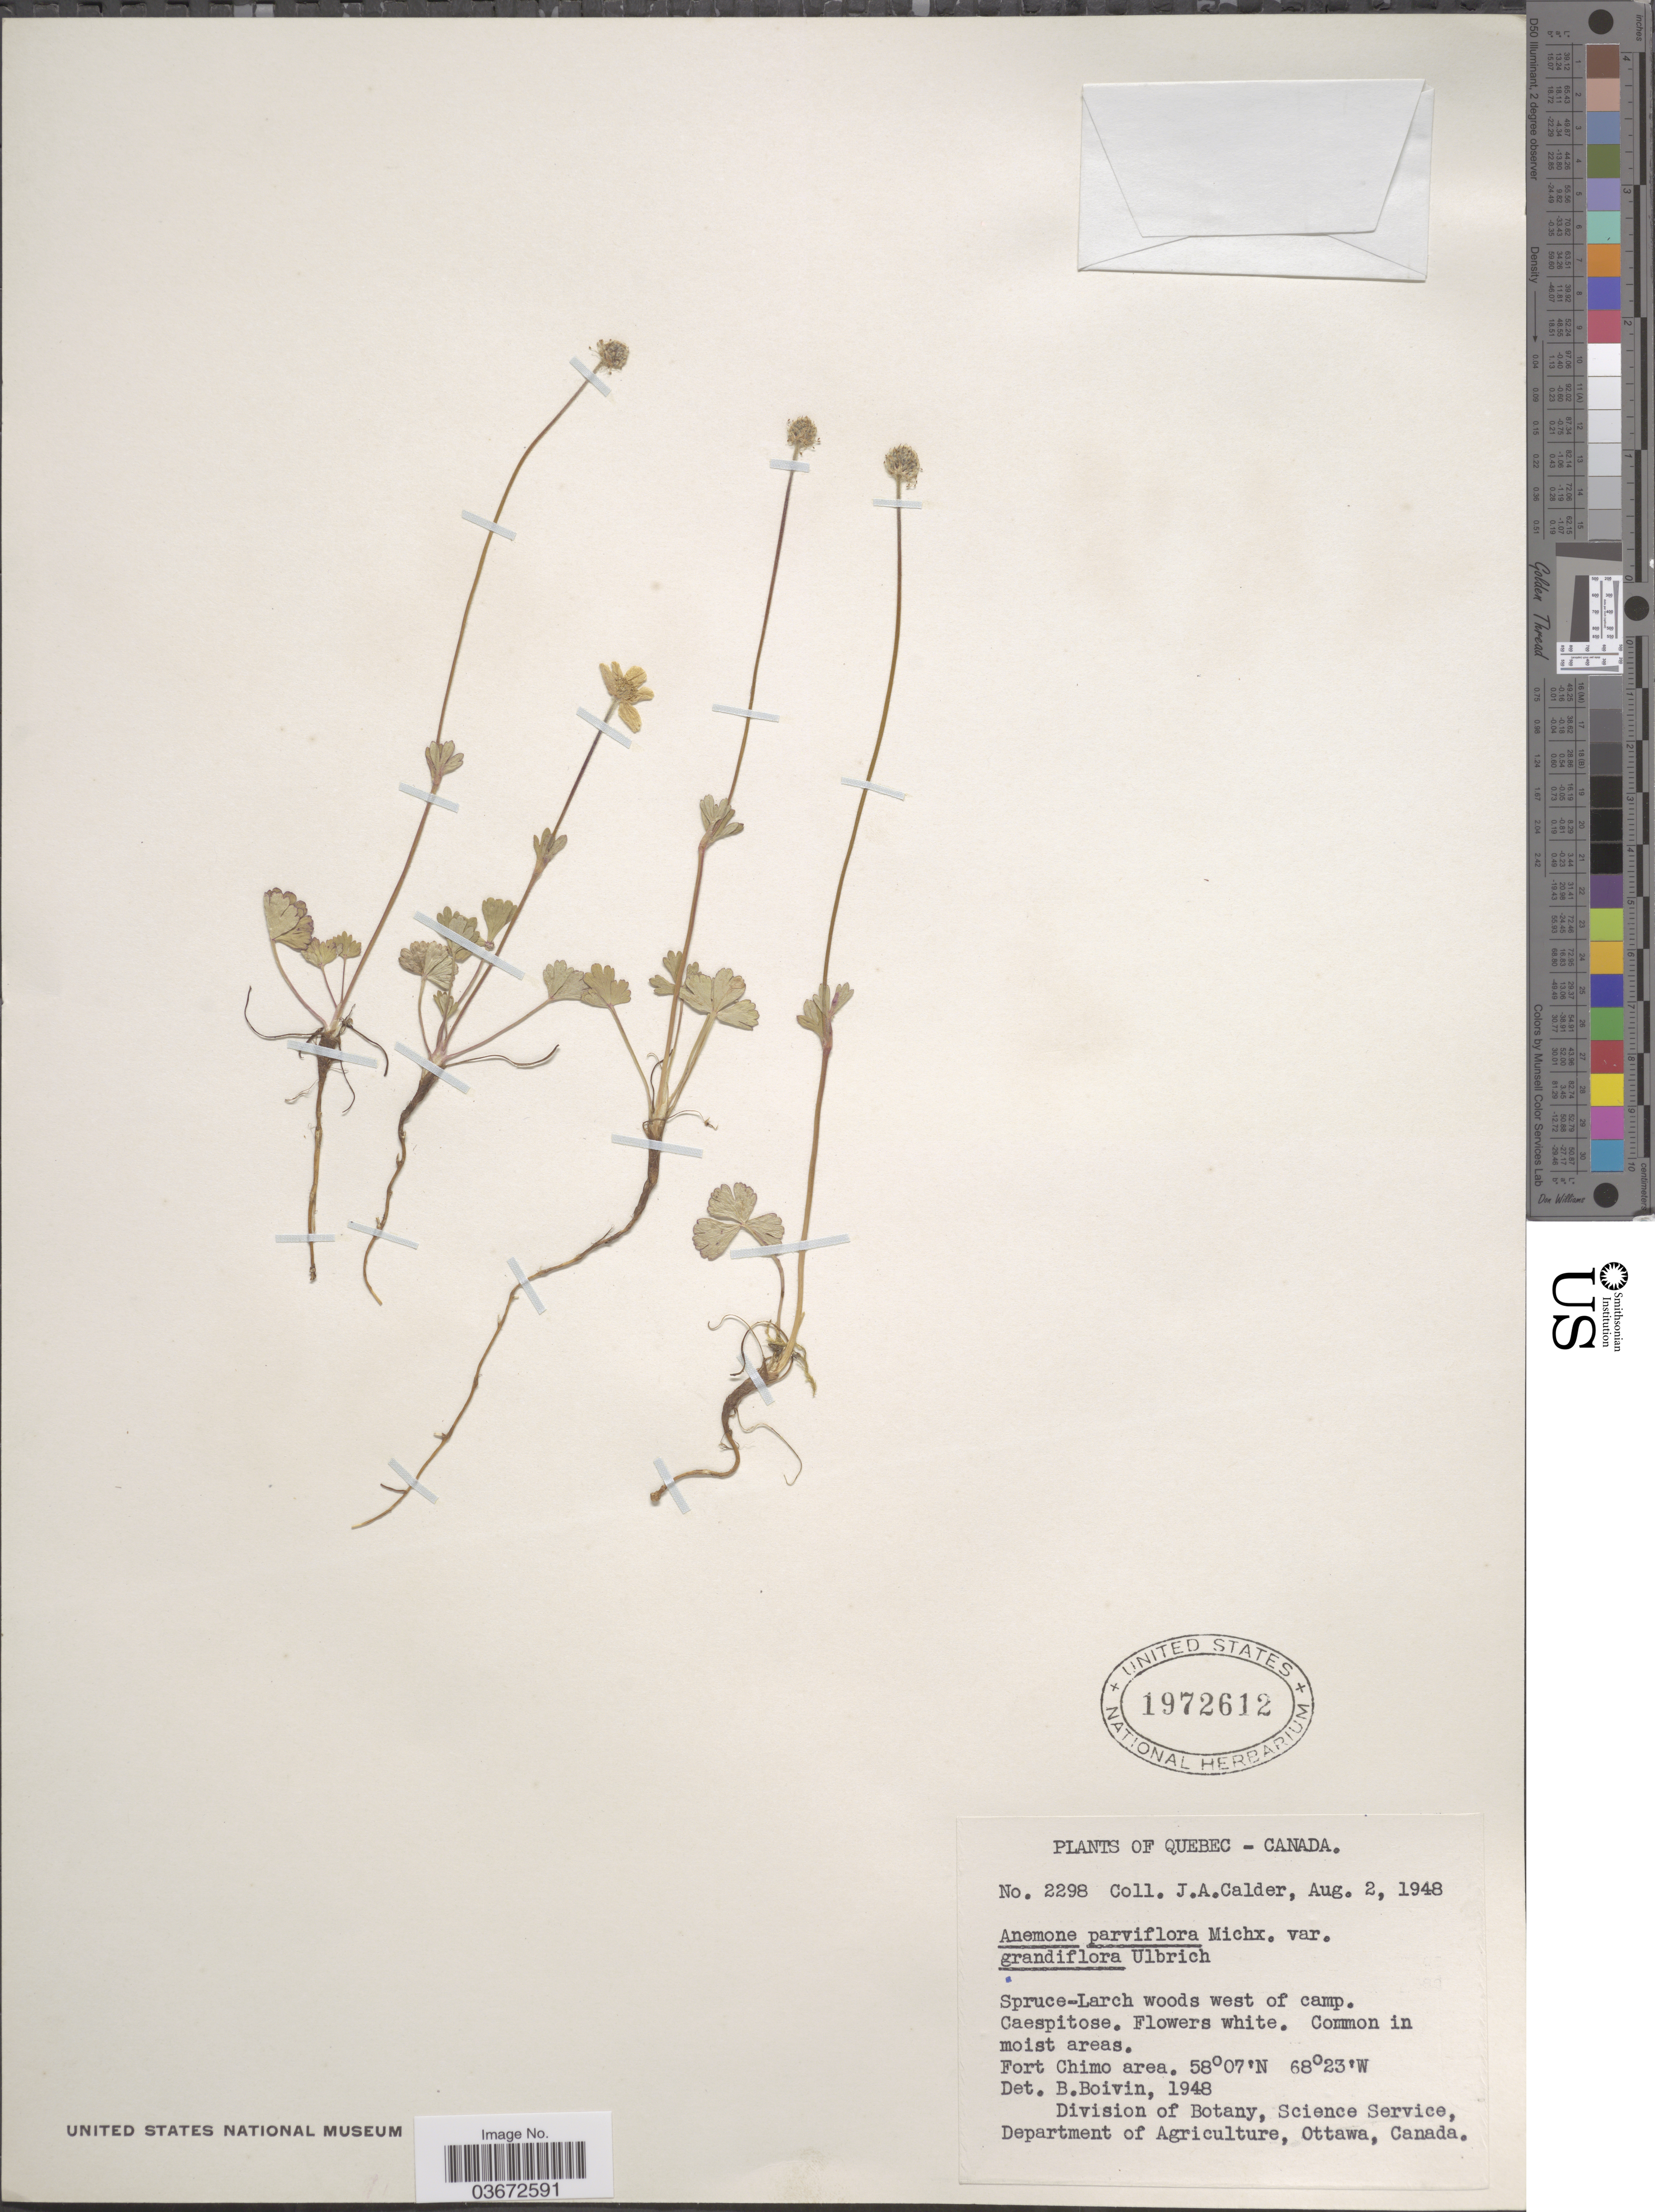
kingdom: Plantae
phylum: Tracheophyta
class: Magnoliopsida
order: Ranunculales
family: Ranunculaceae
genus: Anemone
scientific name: Anemone parviflora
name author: Michx.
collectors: J. A. Calder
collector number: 2298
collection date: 1948-08-02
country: Canada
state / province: Quebec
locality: Fort Chimo area.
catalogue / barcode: US 1972612